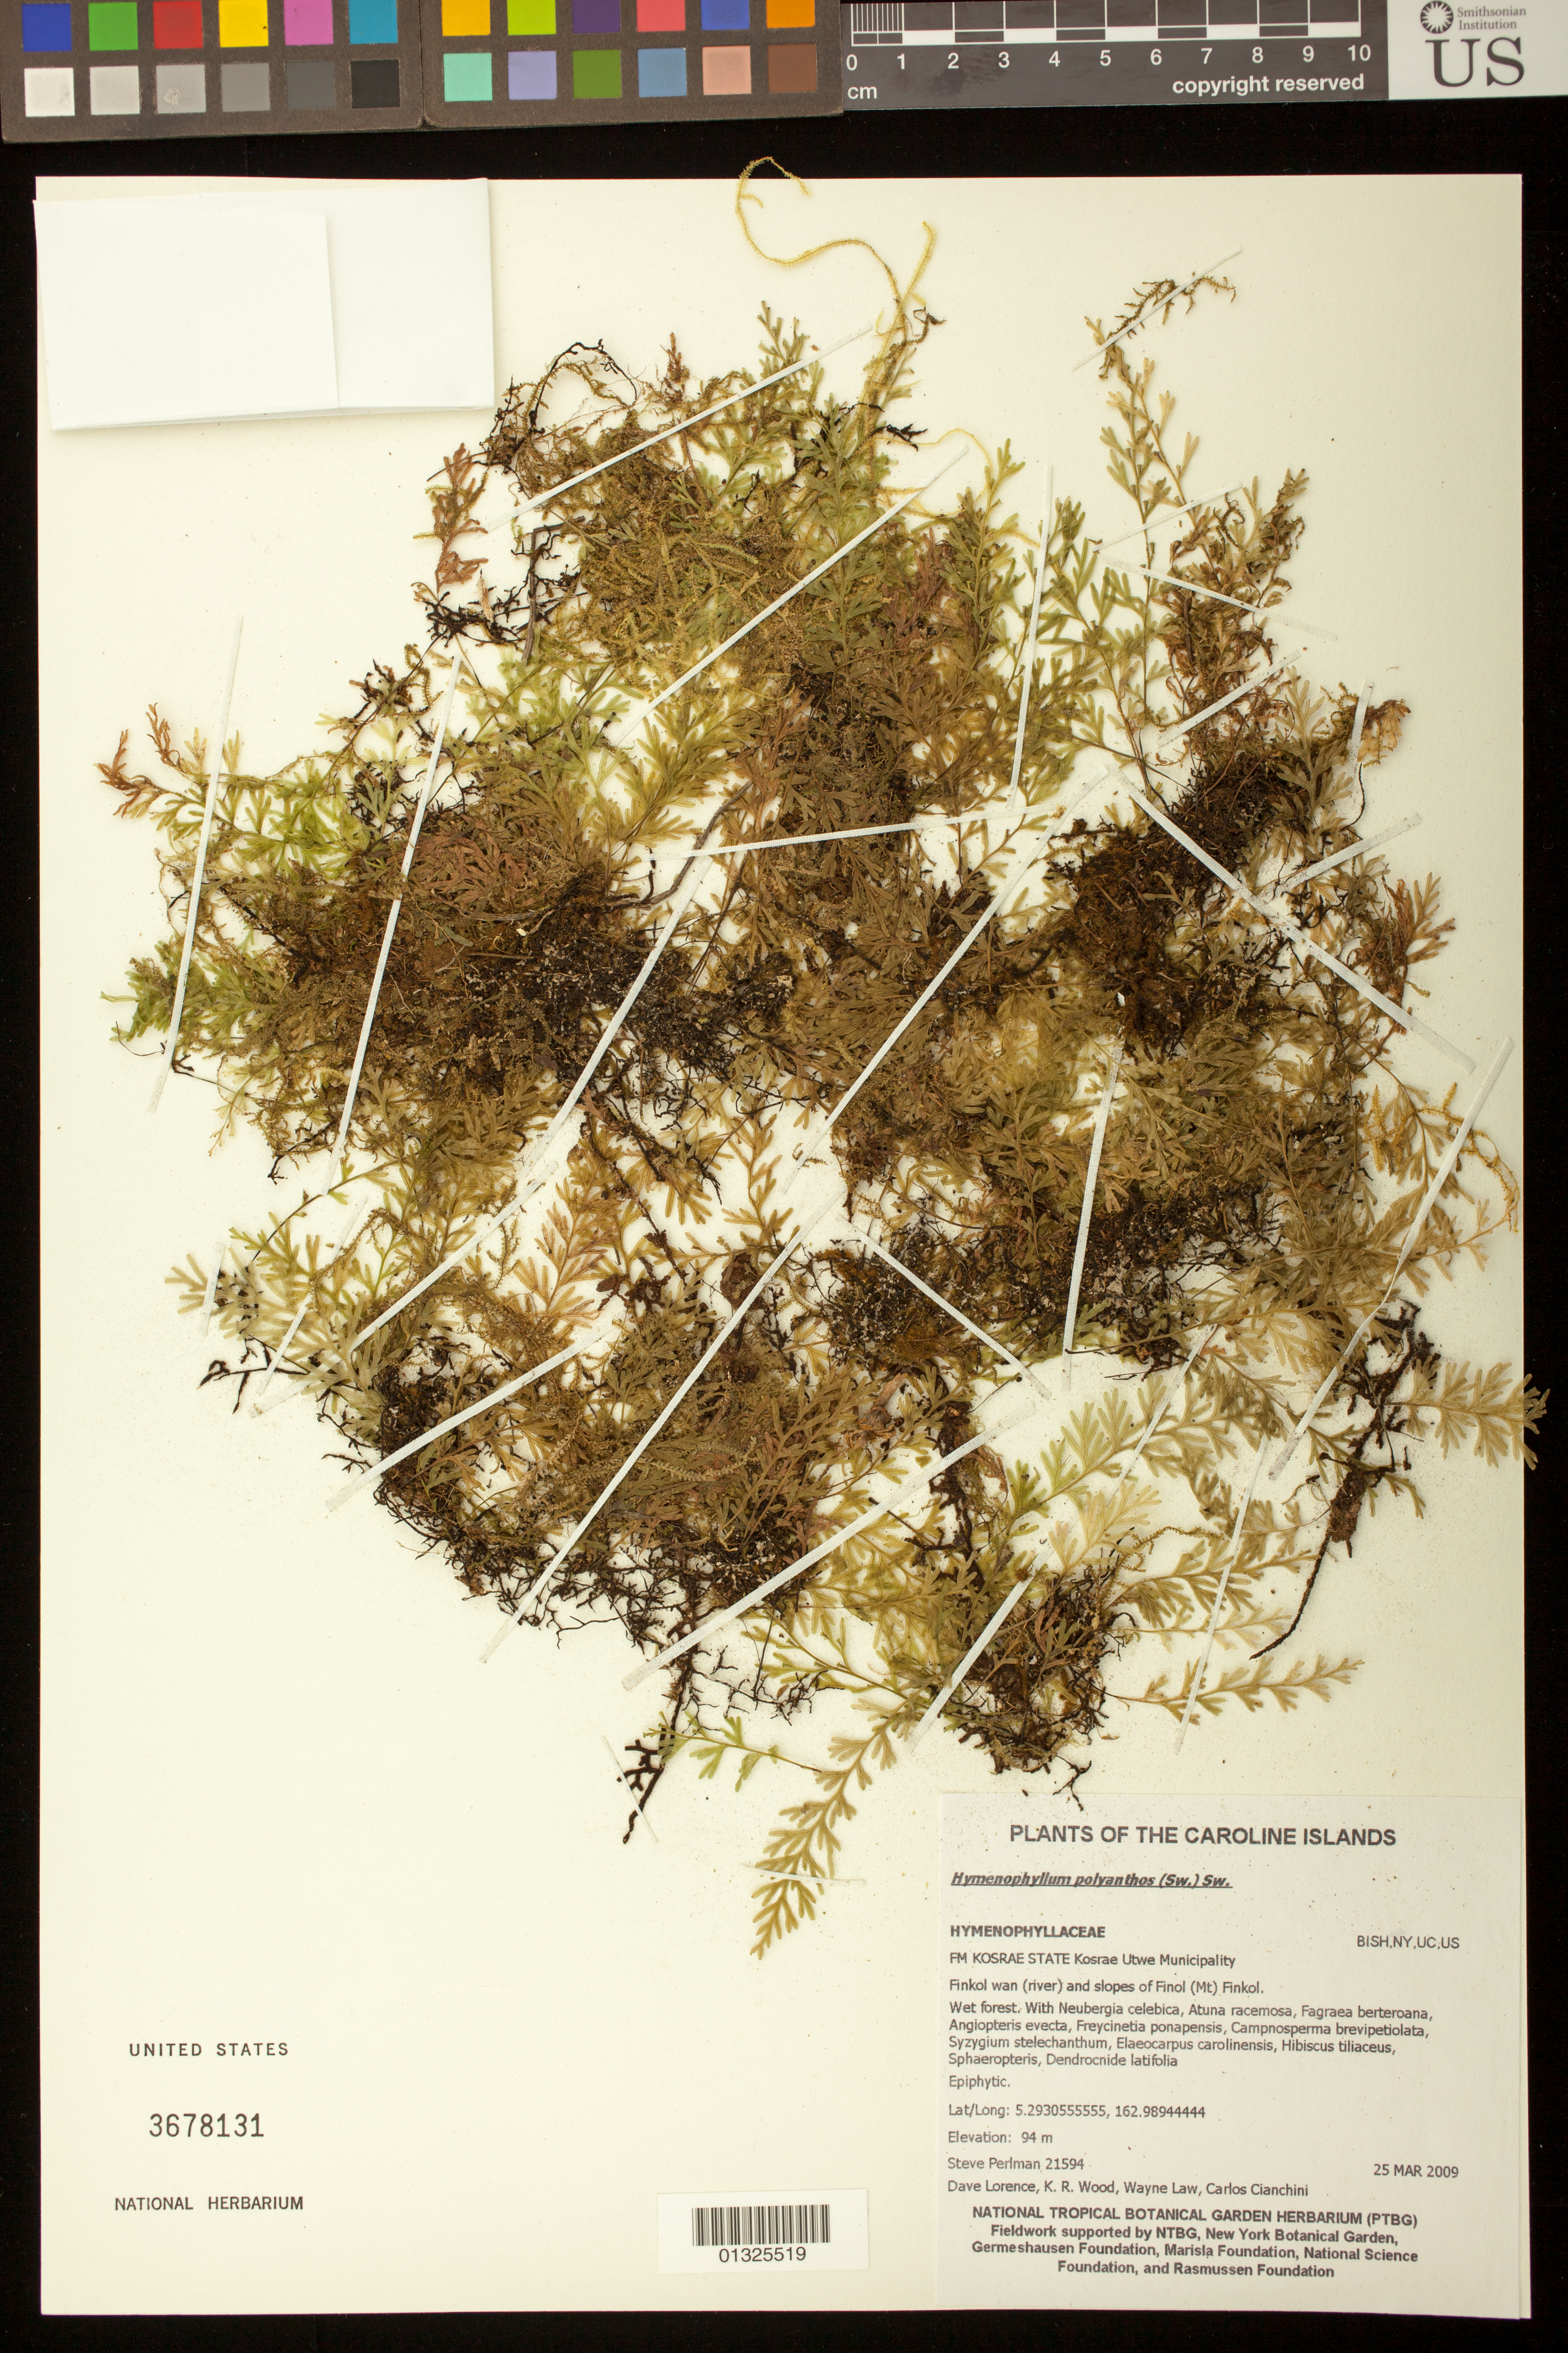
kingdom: Plantae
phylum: Tracheophyta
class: Polypodiopsida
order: Hymenophyllales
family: Hymenophyllaceae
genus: Hymenophyllum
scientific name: Hymenophyllum polyanthos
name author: (Sw.) Sw.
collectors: S. P. Perlman, D. Lorence, K. R. Wood, W. Law & C. Cianchini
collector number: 21594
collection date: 2009-03-25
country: Micronesia, Federated States of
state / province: Kosrae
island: Kosrae [Kusaie]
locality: Utwe Municipality, Finkol wan (river) and slopes of Finol (Mt) Finkol.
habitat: Wet forest.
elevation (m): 94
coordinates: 5.2930555555, 162.98944444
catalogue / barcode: US 3678131